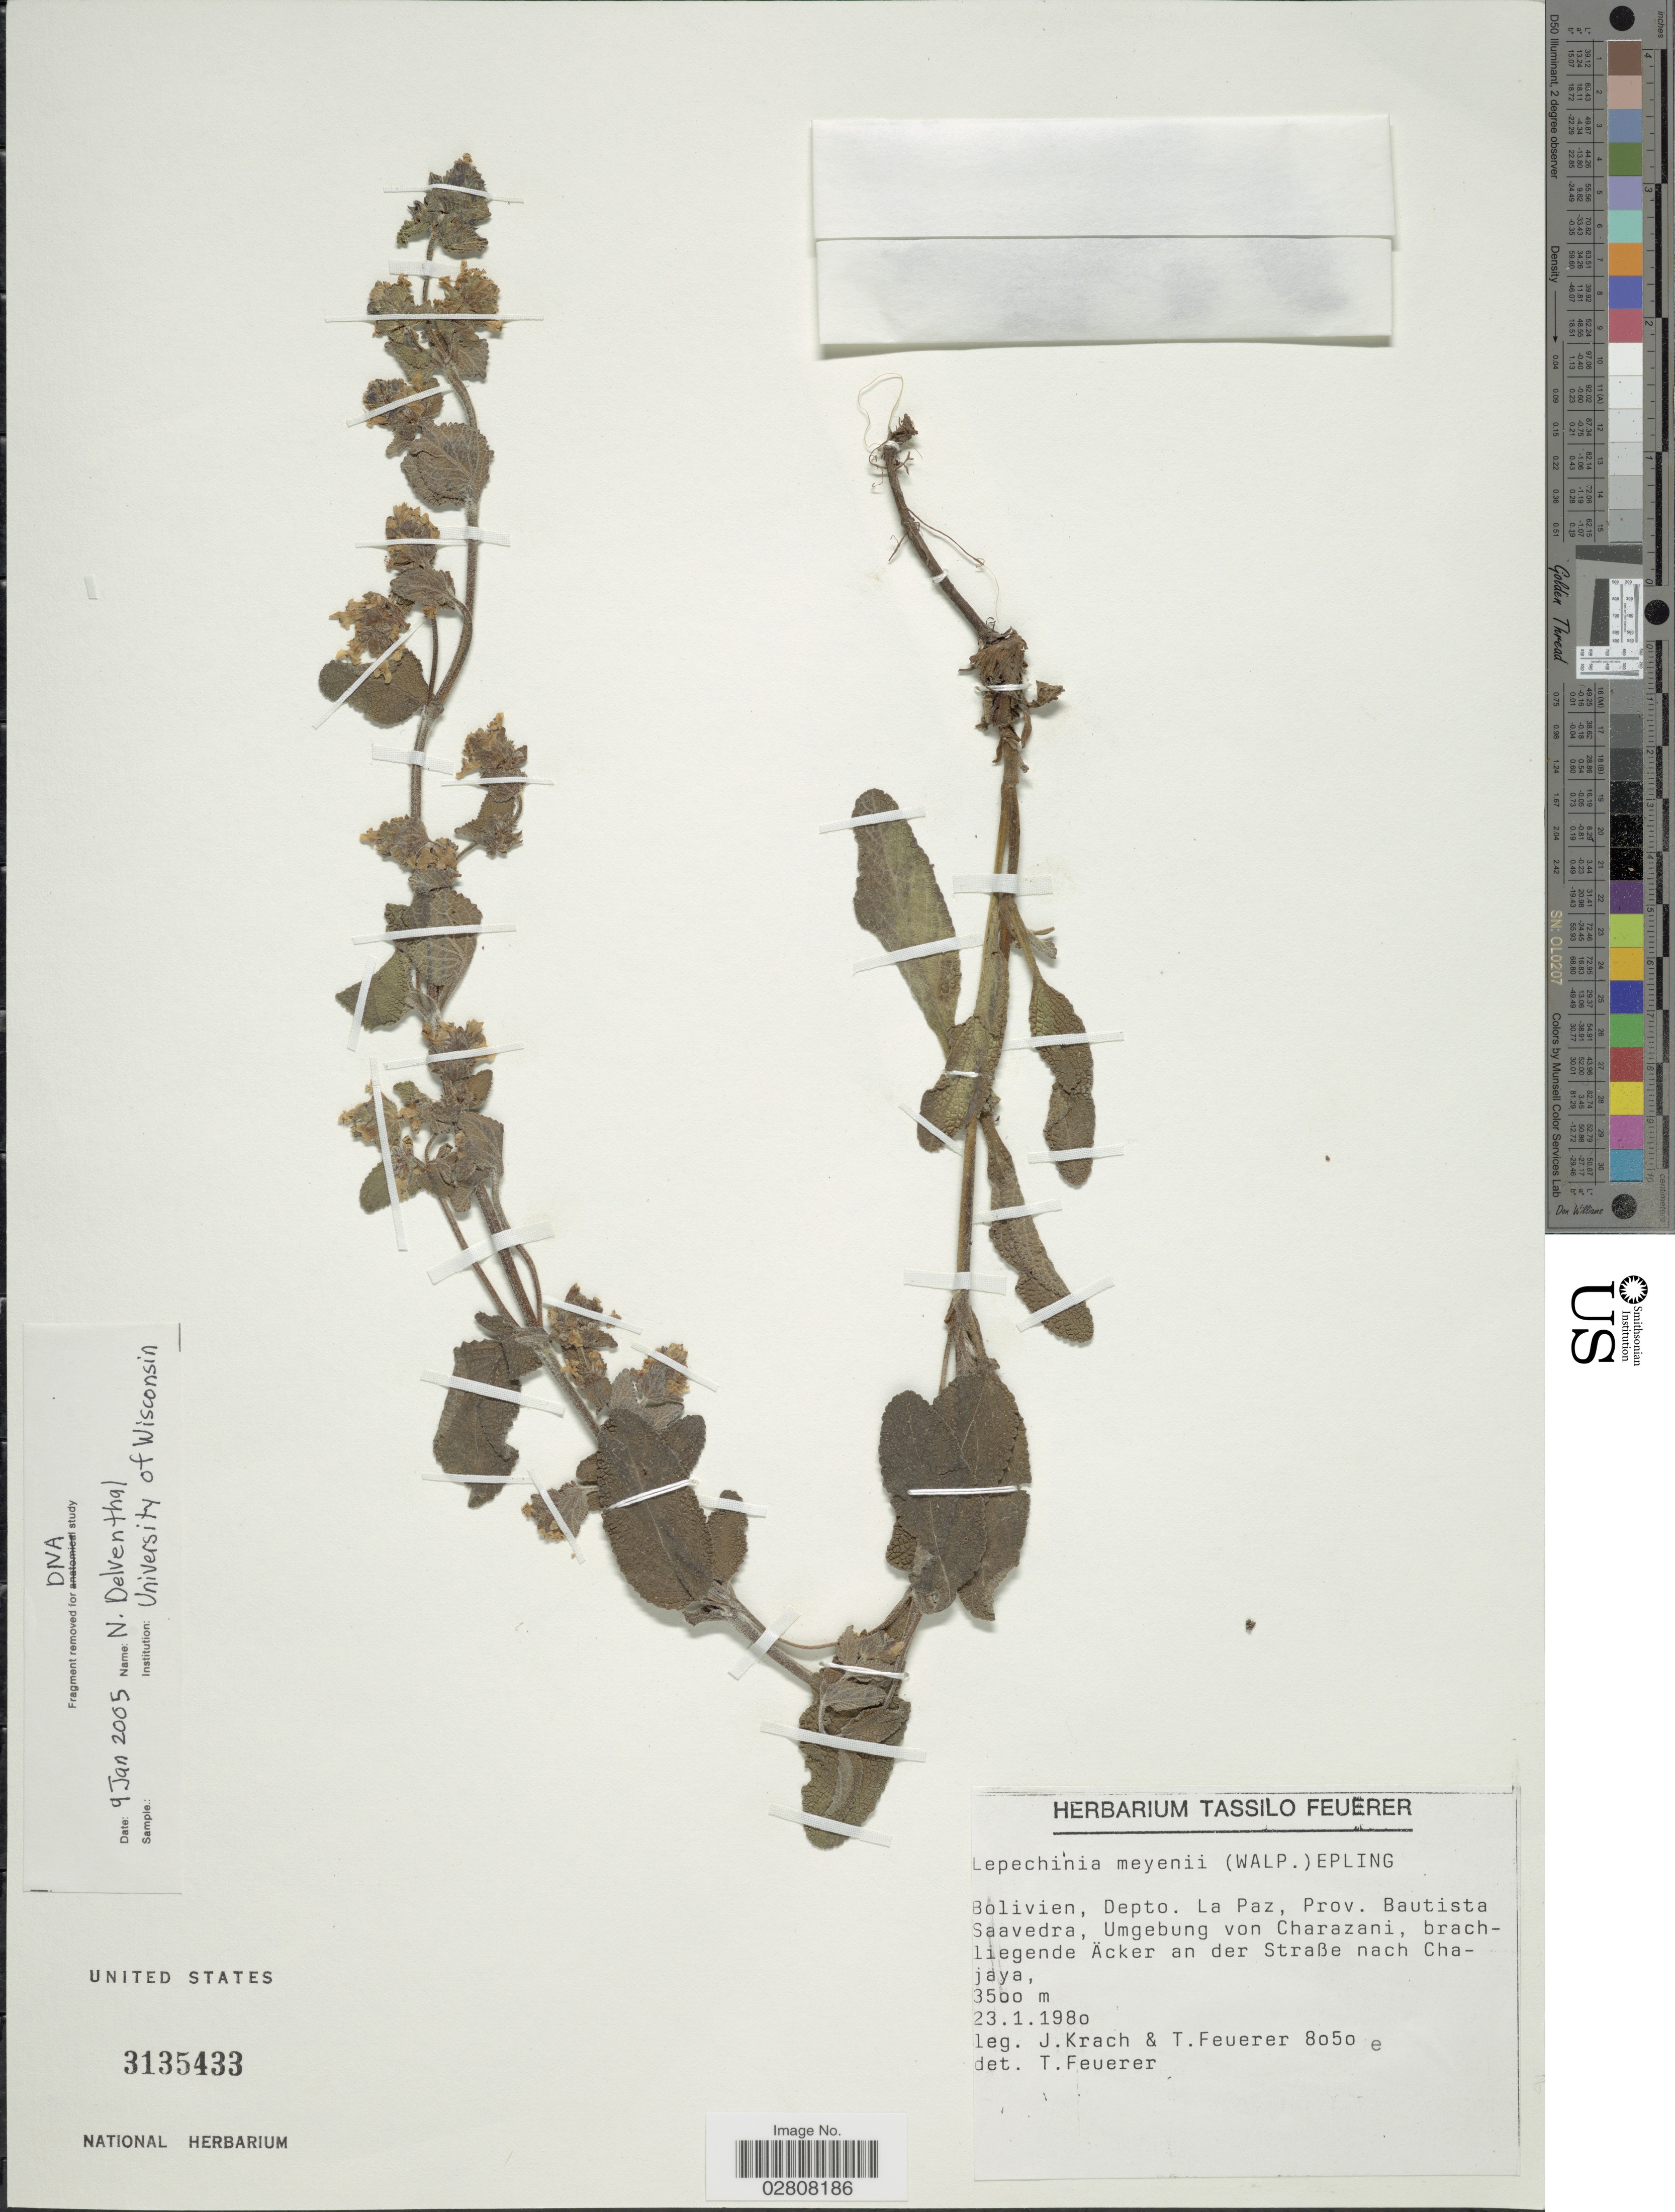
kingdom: Plantae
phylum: Tracheophyta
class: Magnoliopsida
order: Lamiales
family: Lamiaceae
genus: Lepechinia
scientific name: Lepechinia meyenii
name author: (Walp.) Epling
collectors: J. Krach & T. Feuerer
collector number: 8050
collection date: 1980-01-23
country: Bolivia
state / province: La Paz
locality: Depto. La Paz, Prov. Bautista Saavedra, Umgebung von Charazani, brachliegende Äcker an der Straße nach Chajaya.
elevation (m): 3500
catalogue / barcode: US 3135433